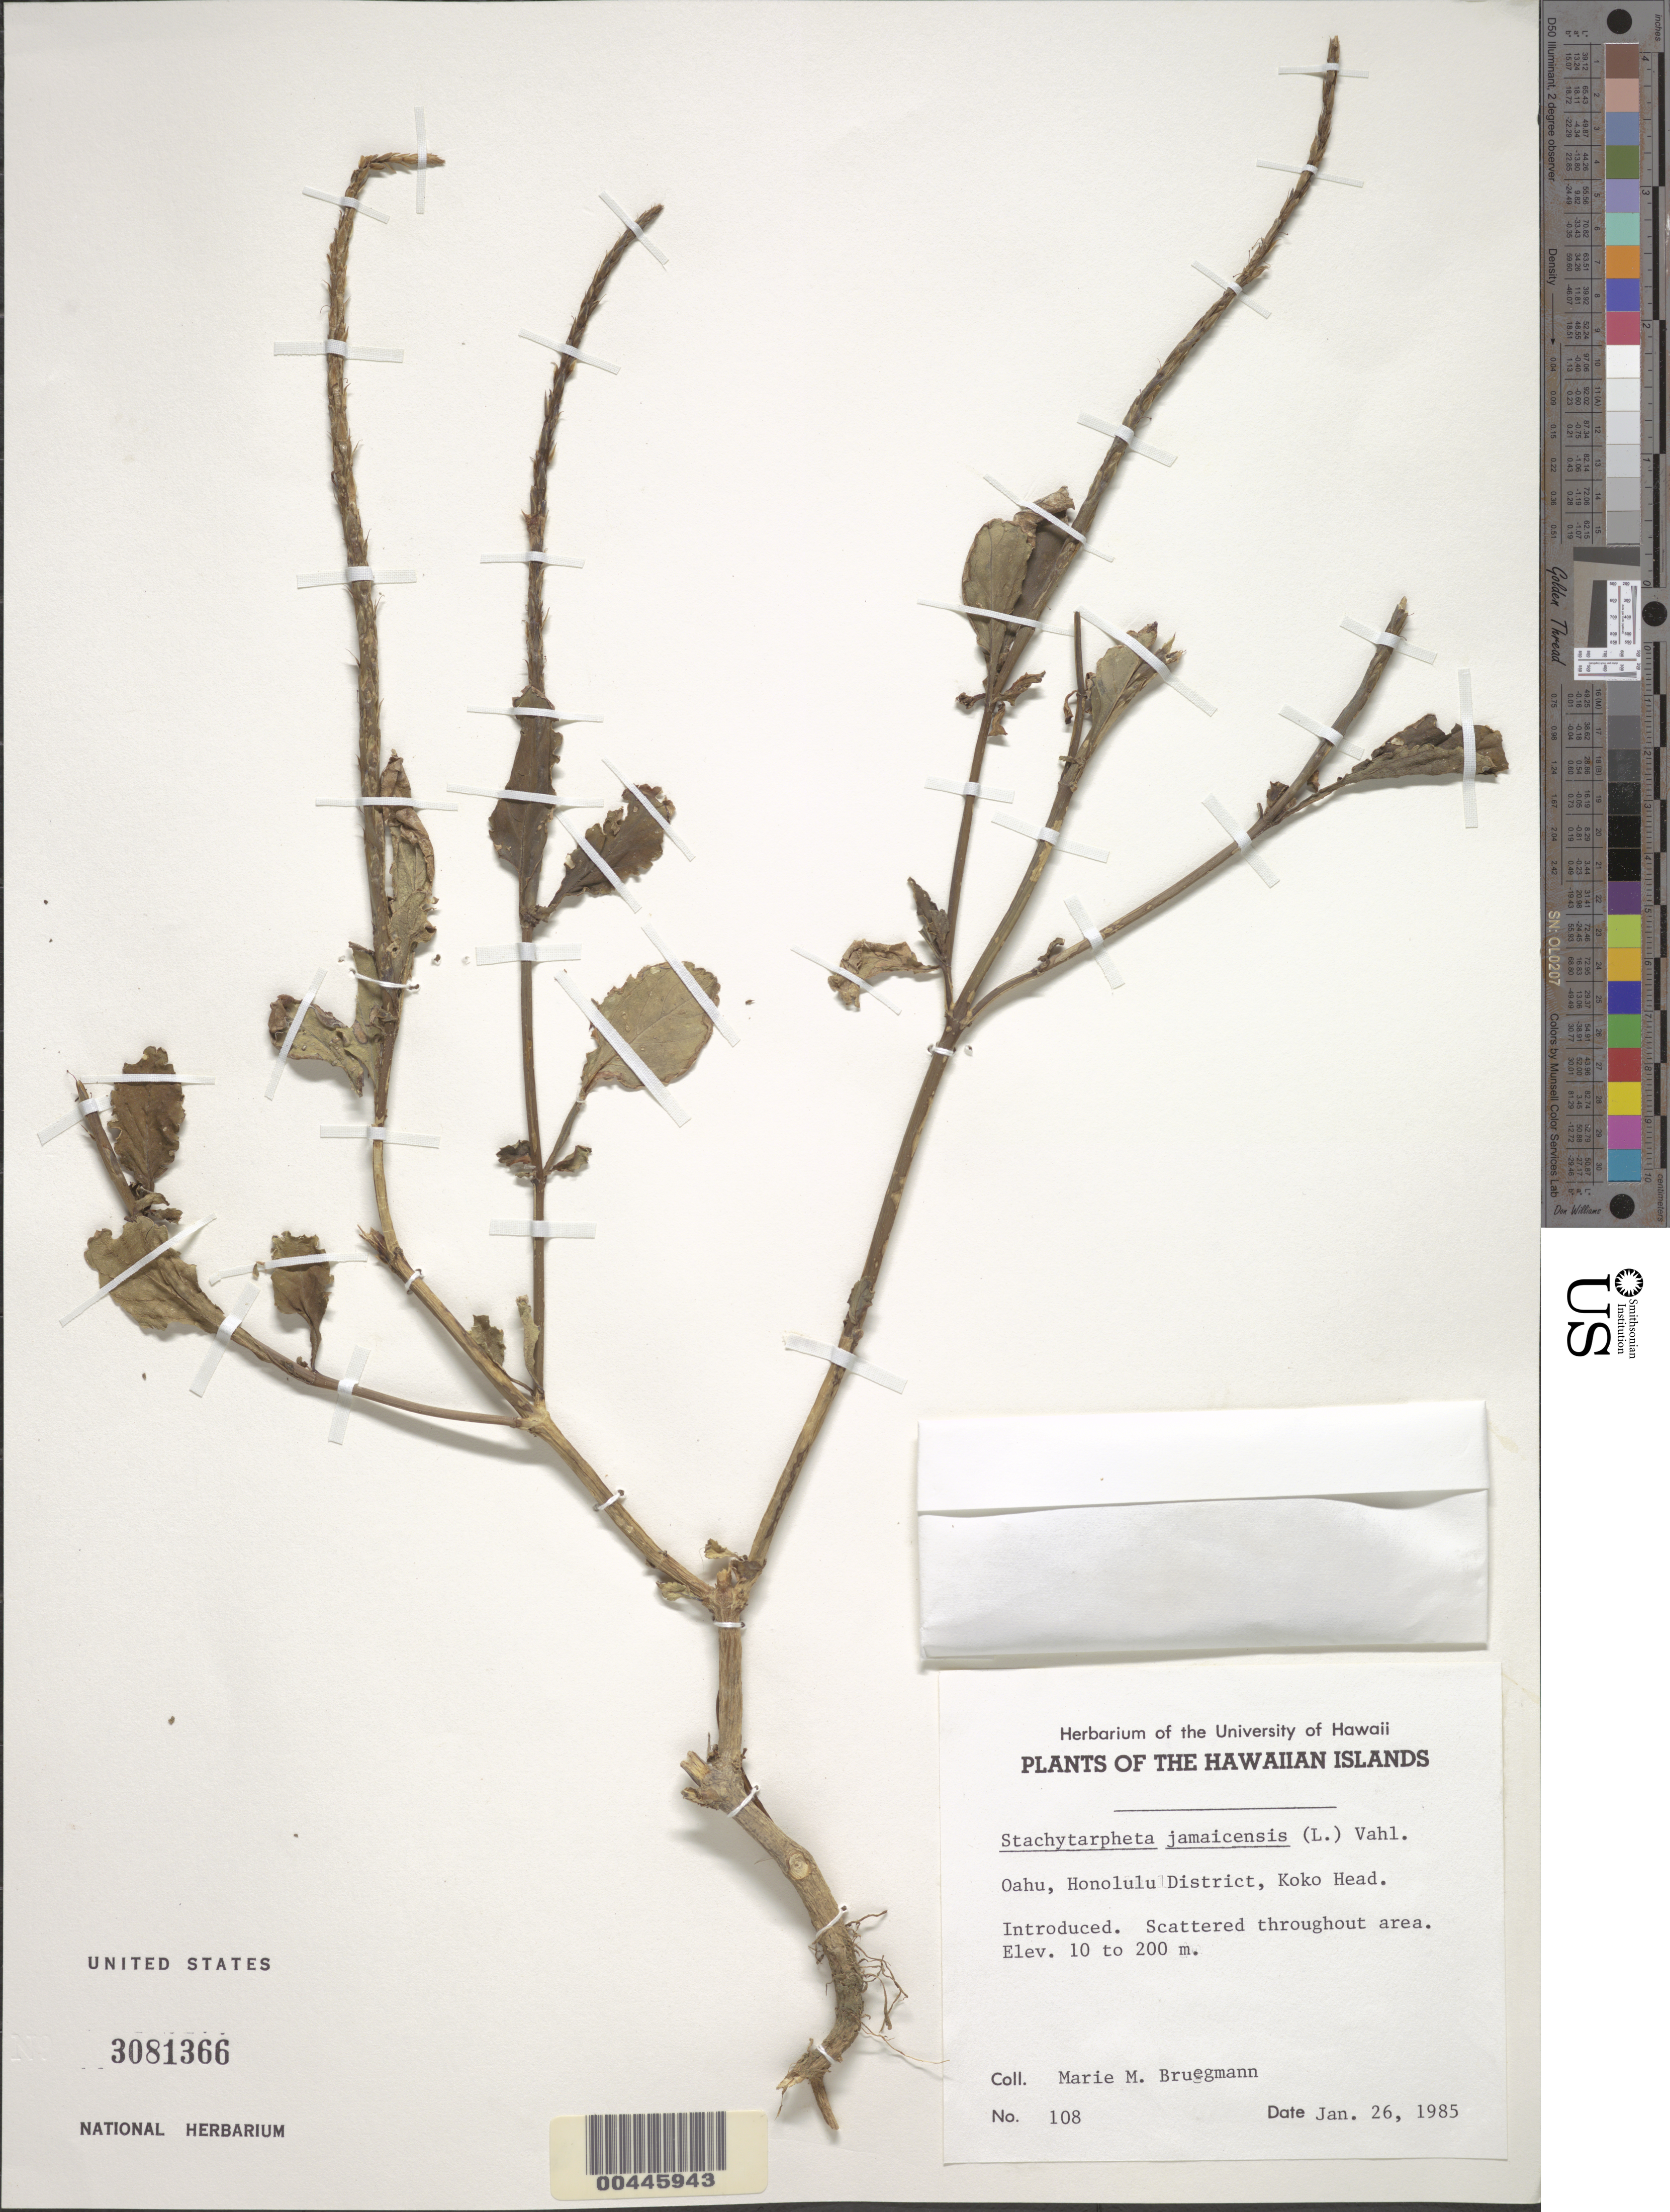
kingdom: Plantae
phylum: Tracheophyta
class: Magnoliopsida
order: Lamiales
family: Verbenaceae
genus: Stachytarpheta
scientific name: Stachytarpheta jamaicensis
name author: (L.) Vahl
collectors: M. Bruegmann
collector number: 108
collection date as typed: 26 Jan 1985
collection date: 1985-01-26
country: United States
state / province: Hawaii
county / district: Honolulu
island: Oahu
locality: Honolulu Dist., Koko Hd.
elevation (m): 10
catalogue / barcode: US 3081366